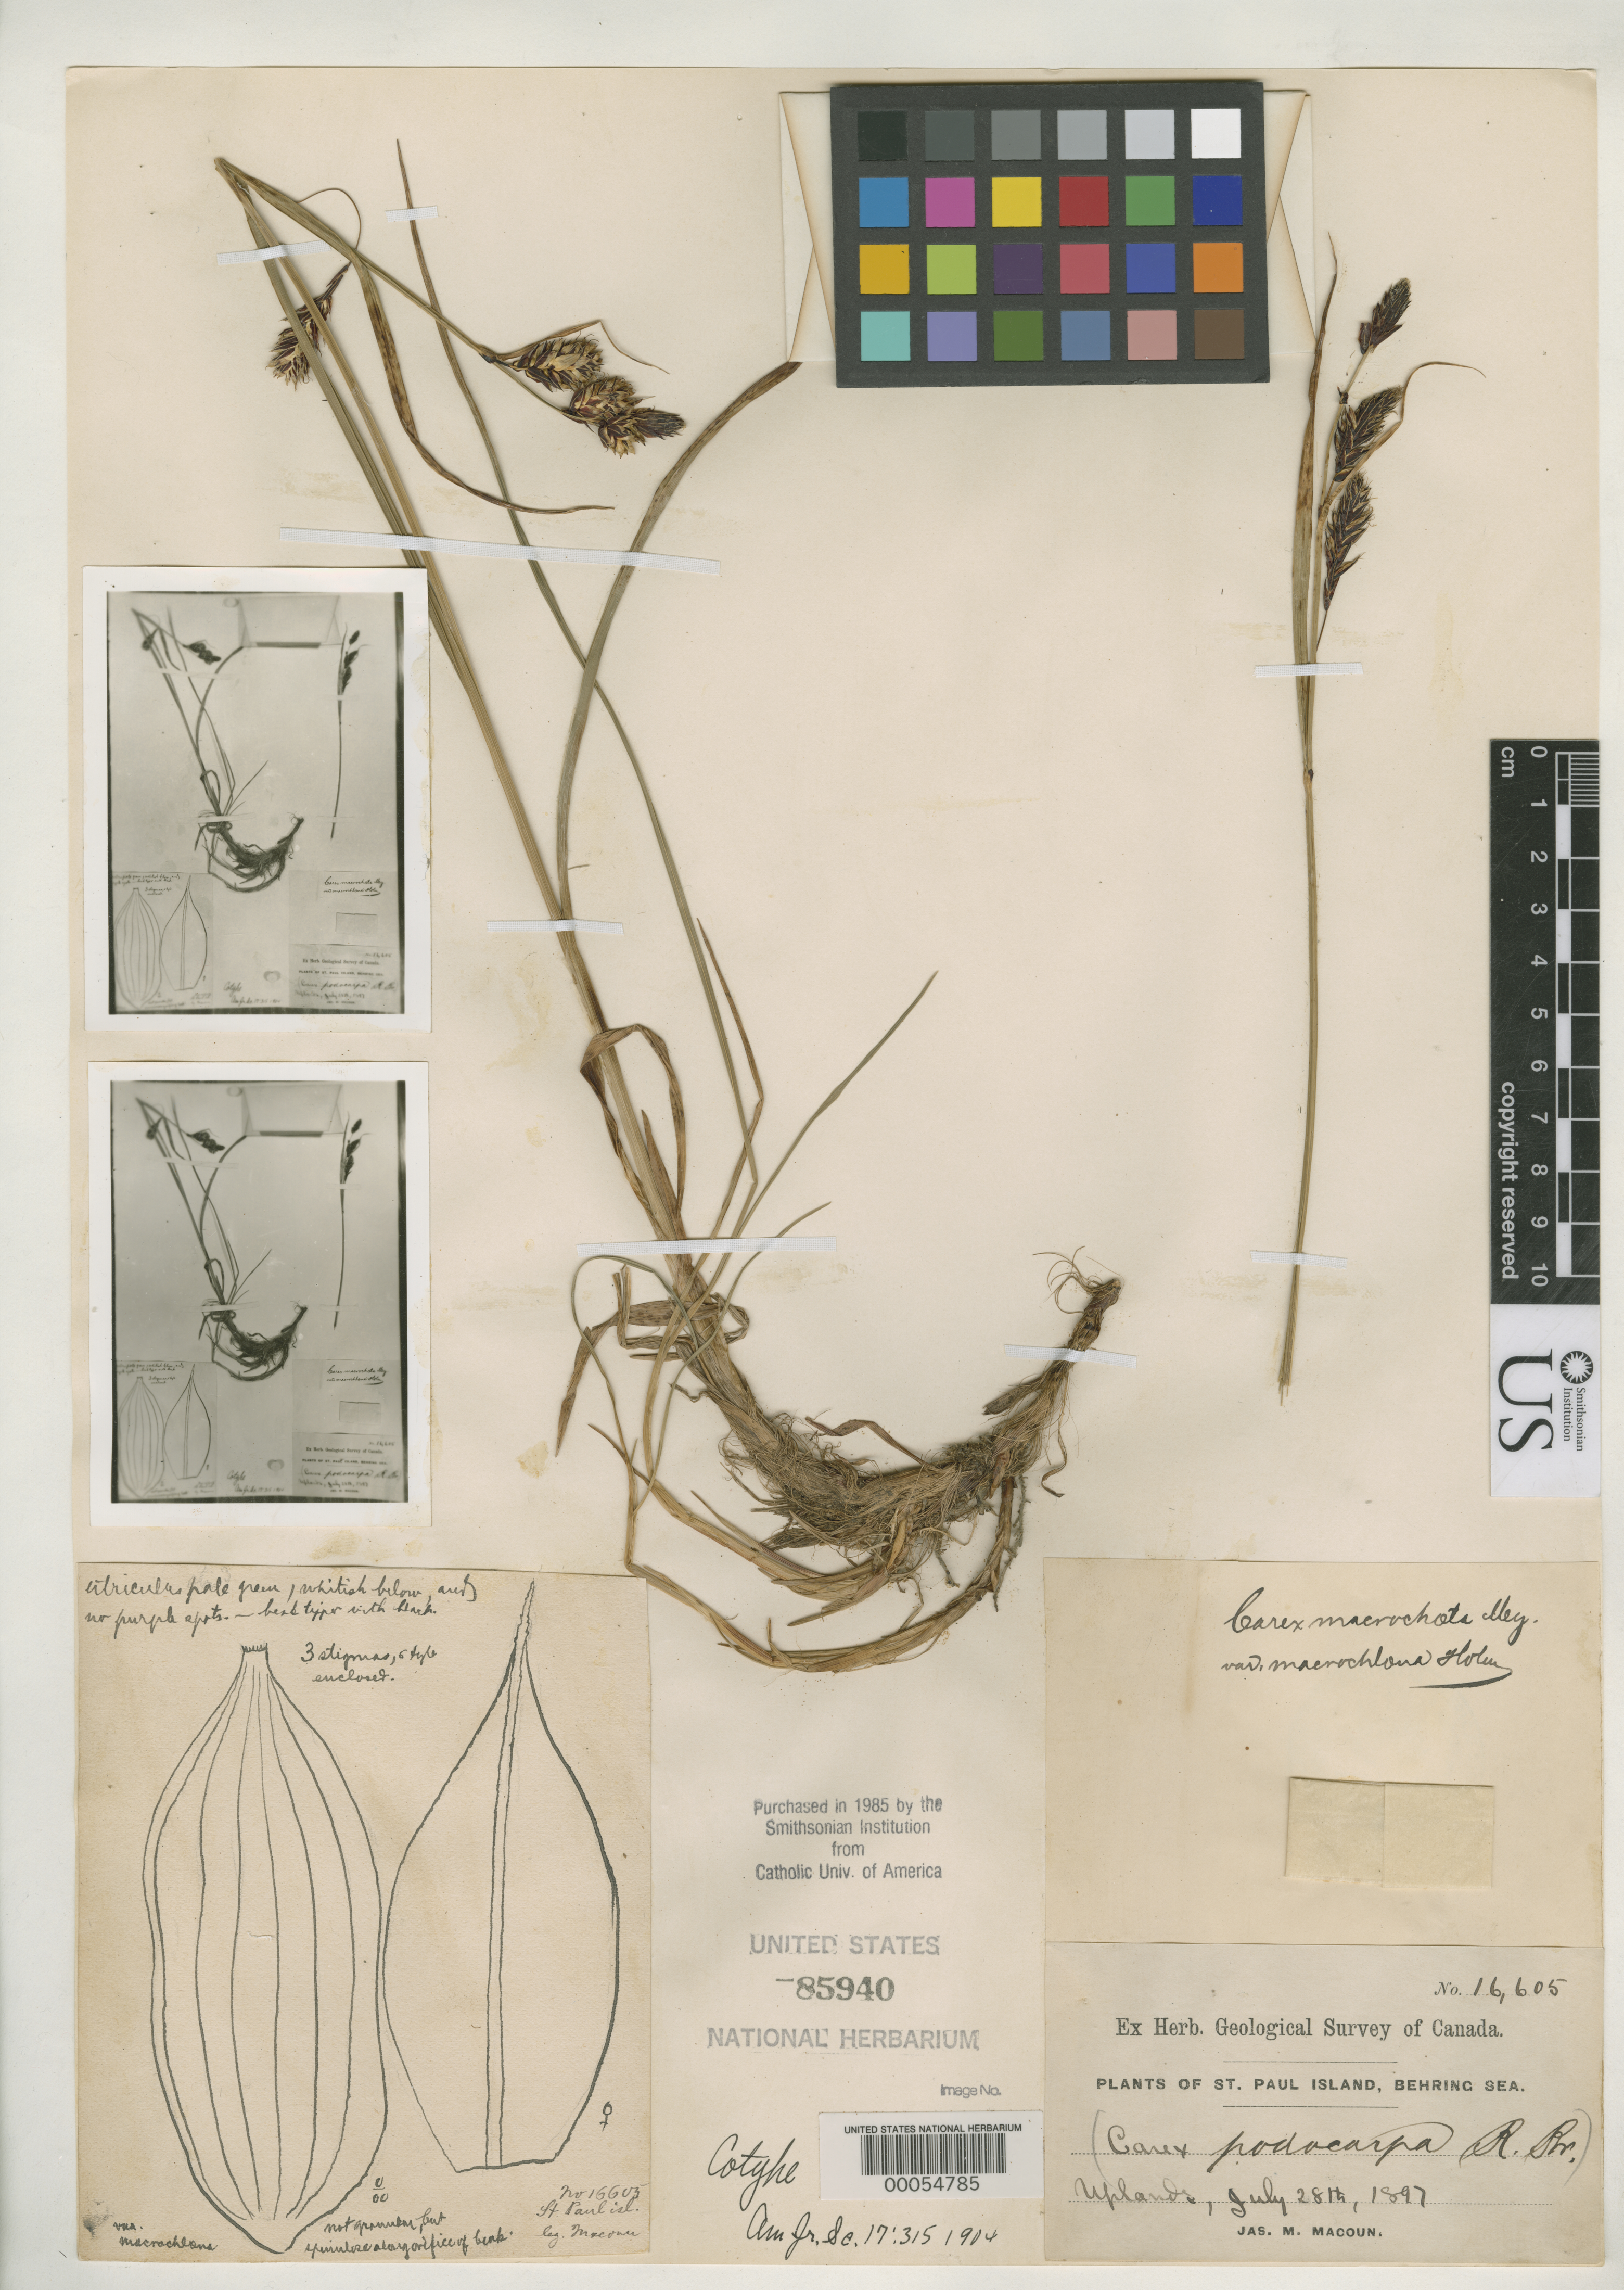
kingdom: Plantae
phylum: Tracheophyta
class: Liliopsida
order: Poales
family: Cyperaceae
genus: Carex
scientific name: Carex macrochaeta var. macrochlaena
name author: Holm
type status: Isosyntype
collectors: J. M. Macoun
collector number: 16605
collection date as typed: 28 Jul 1897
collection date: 1897-07-28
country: United States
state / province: Alaska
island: St. Paul Island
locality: Island uplands.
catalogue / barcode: US 85940